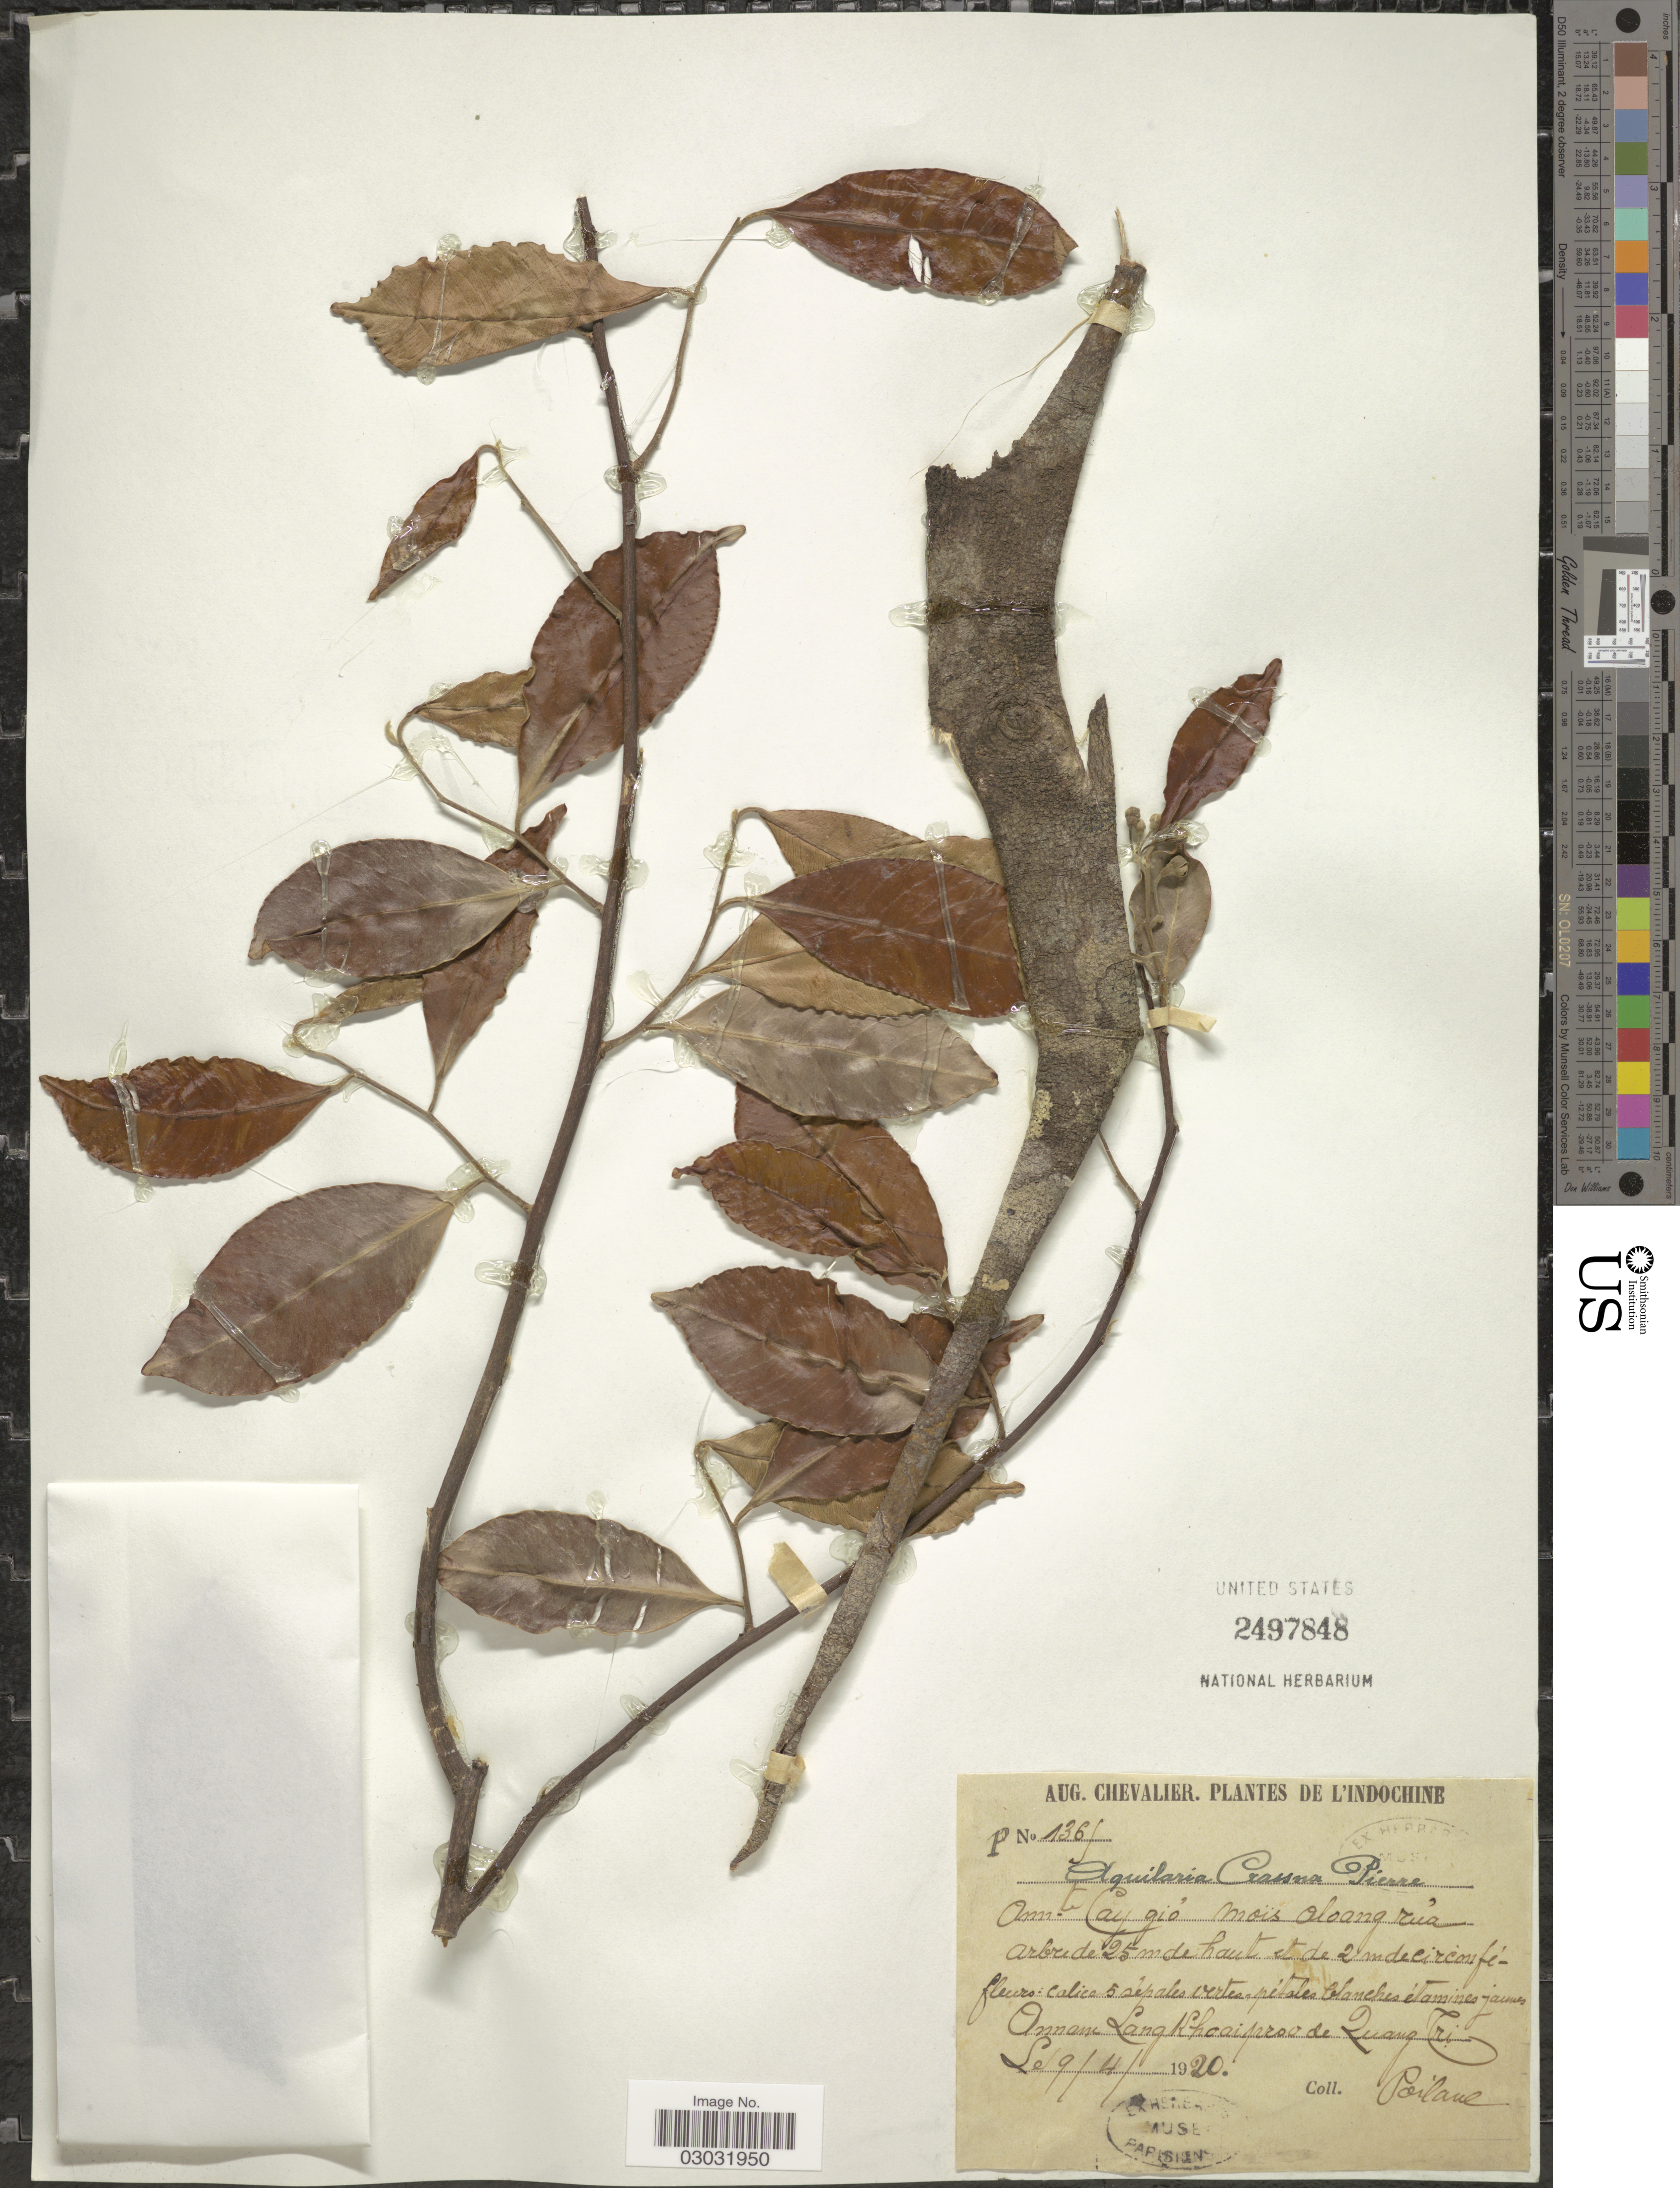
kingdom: Plantae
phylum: Tracheophyta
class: Magnoliopsida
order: Malvales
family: Thymelaeaceae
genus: Aquilaria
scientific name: Aquilaria crassna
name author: Pierre ex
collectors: A. J. Chevalier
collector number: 1369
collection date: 1920-04-09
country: Vietnam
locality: L'Indochine, Amte [interpreted] Cay gio moïs Oloang rua. Annam Lang Khoai prov de Quang.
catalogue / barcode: US 2497848